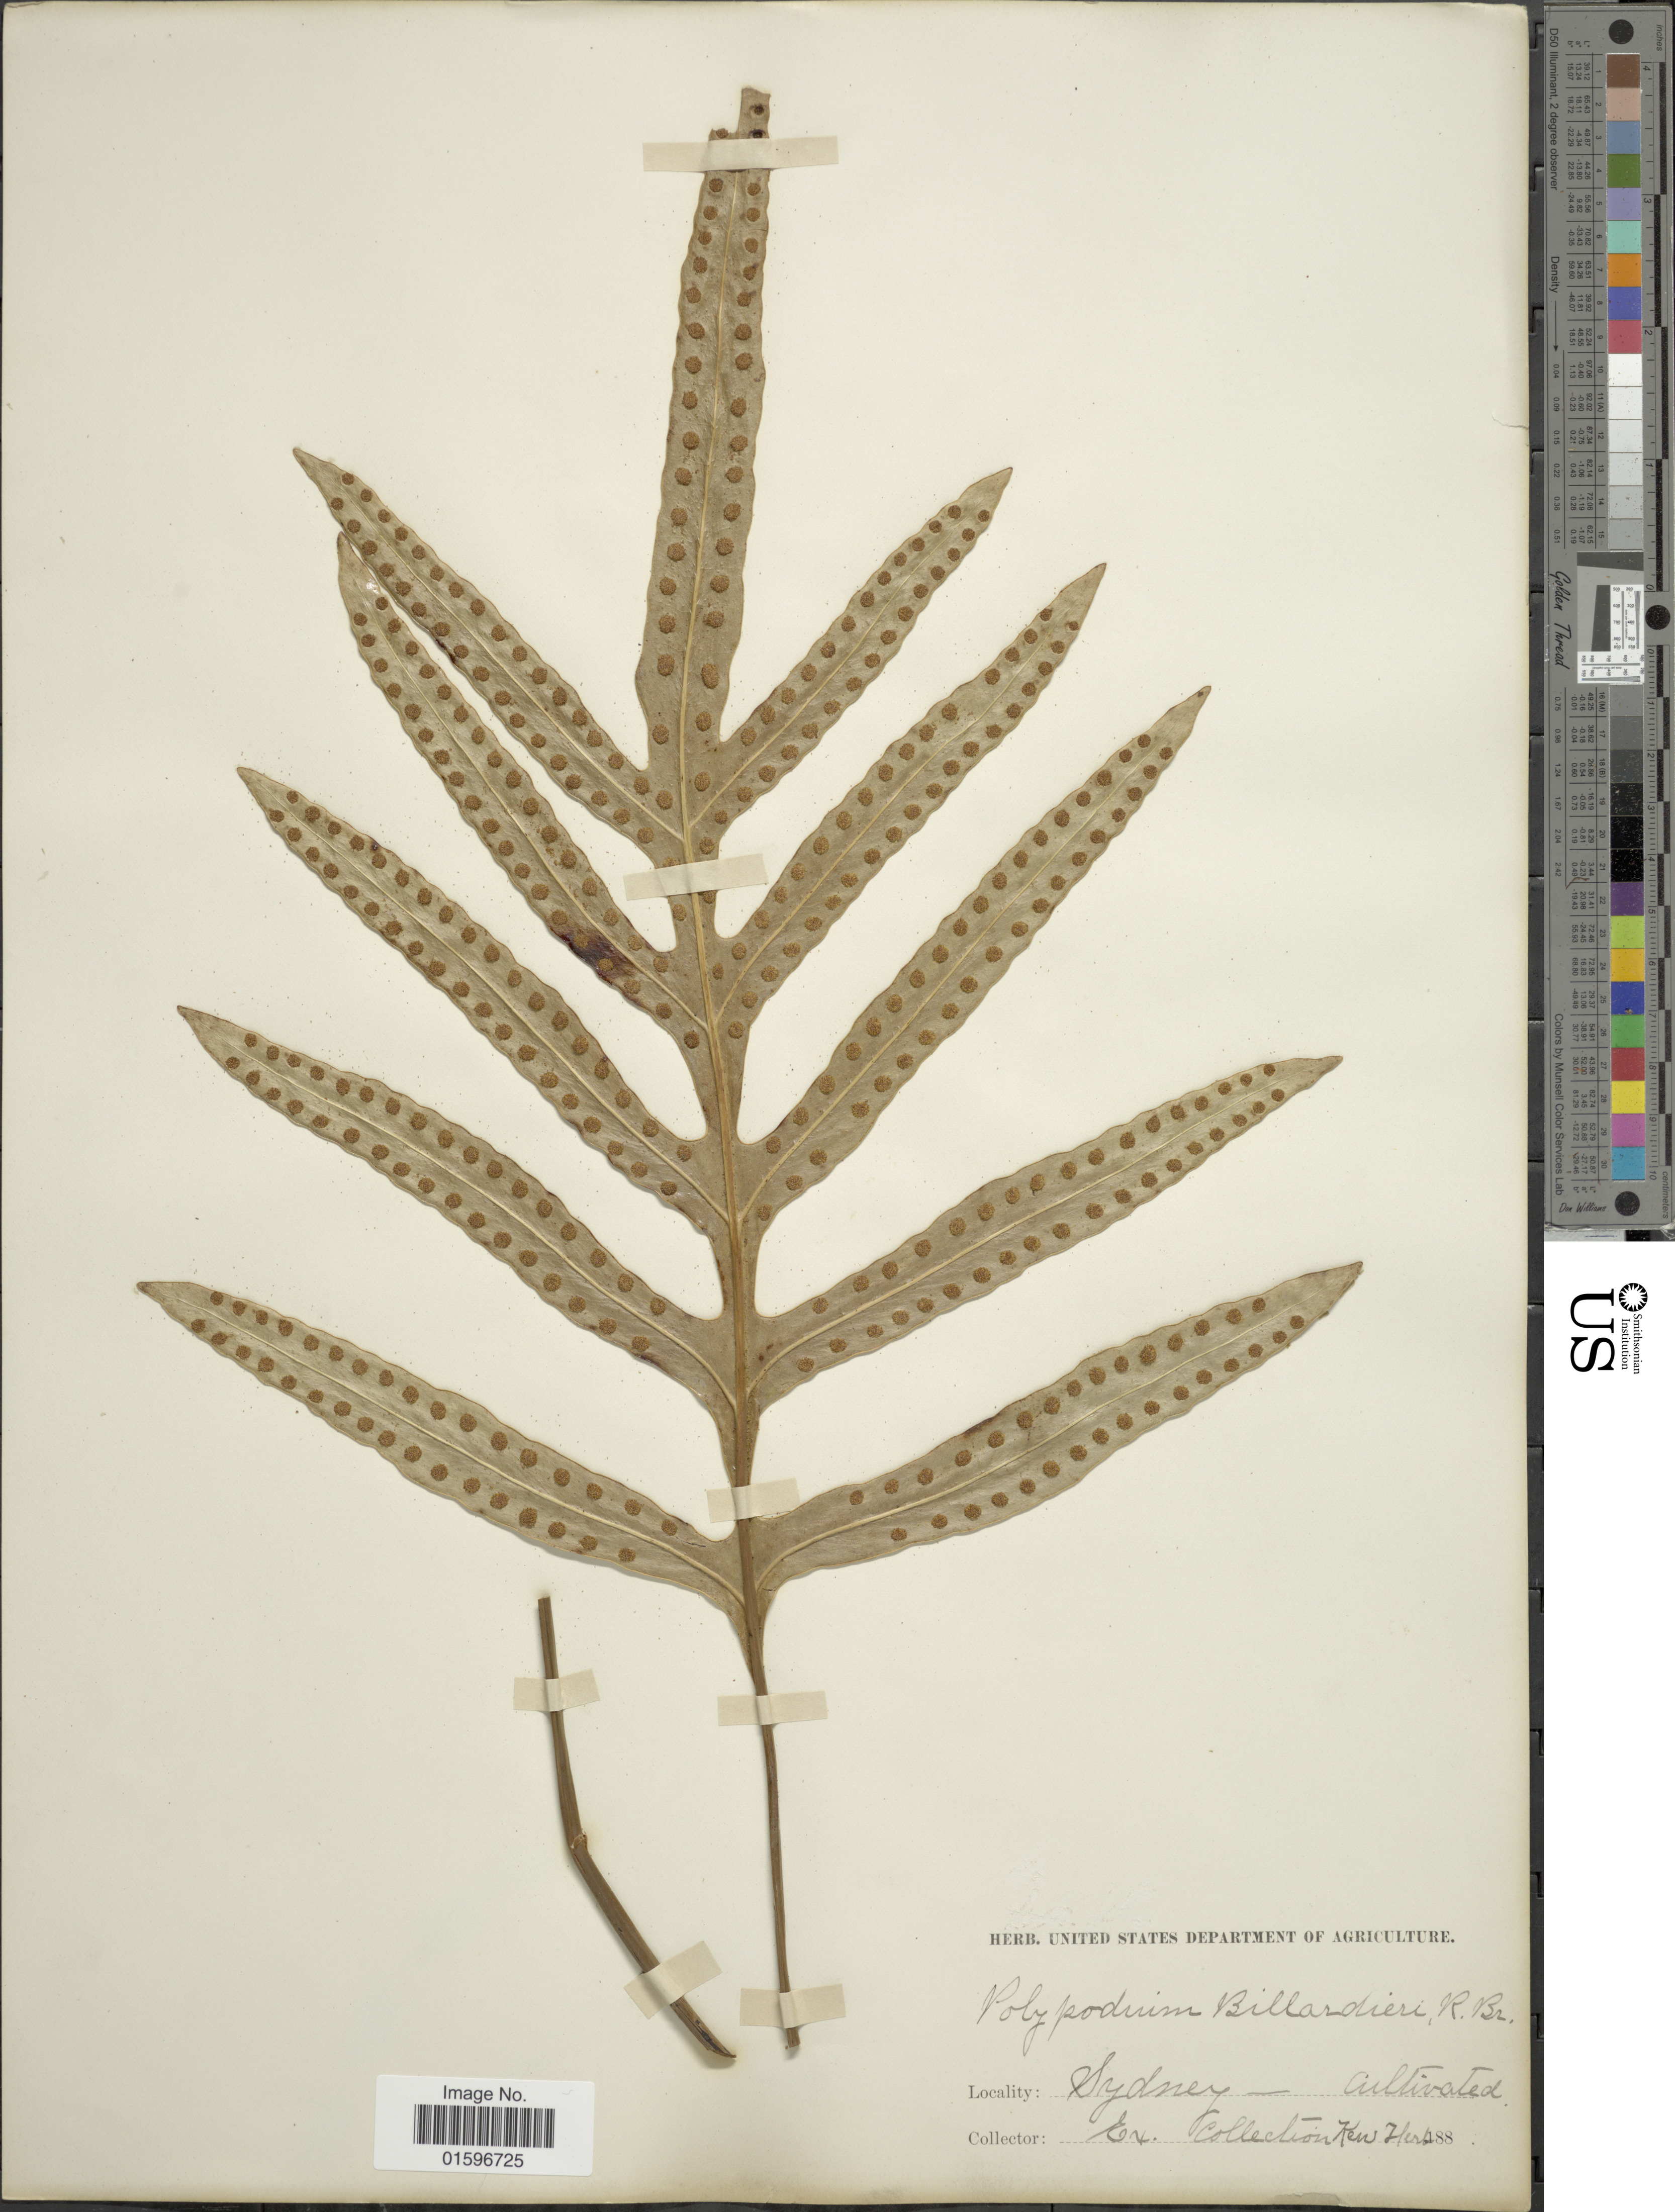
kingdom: Plantae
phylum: Tracheophyta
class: Polypodiopsida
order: Polypodiales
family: Polypodiaceae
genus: Polypodium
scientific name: Polypodium diversifolium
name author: Sw.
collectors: ex Herb. Kew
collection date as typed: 188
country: Australia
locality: Sydney